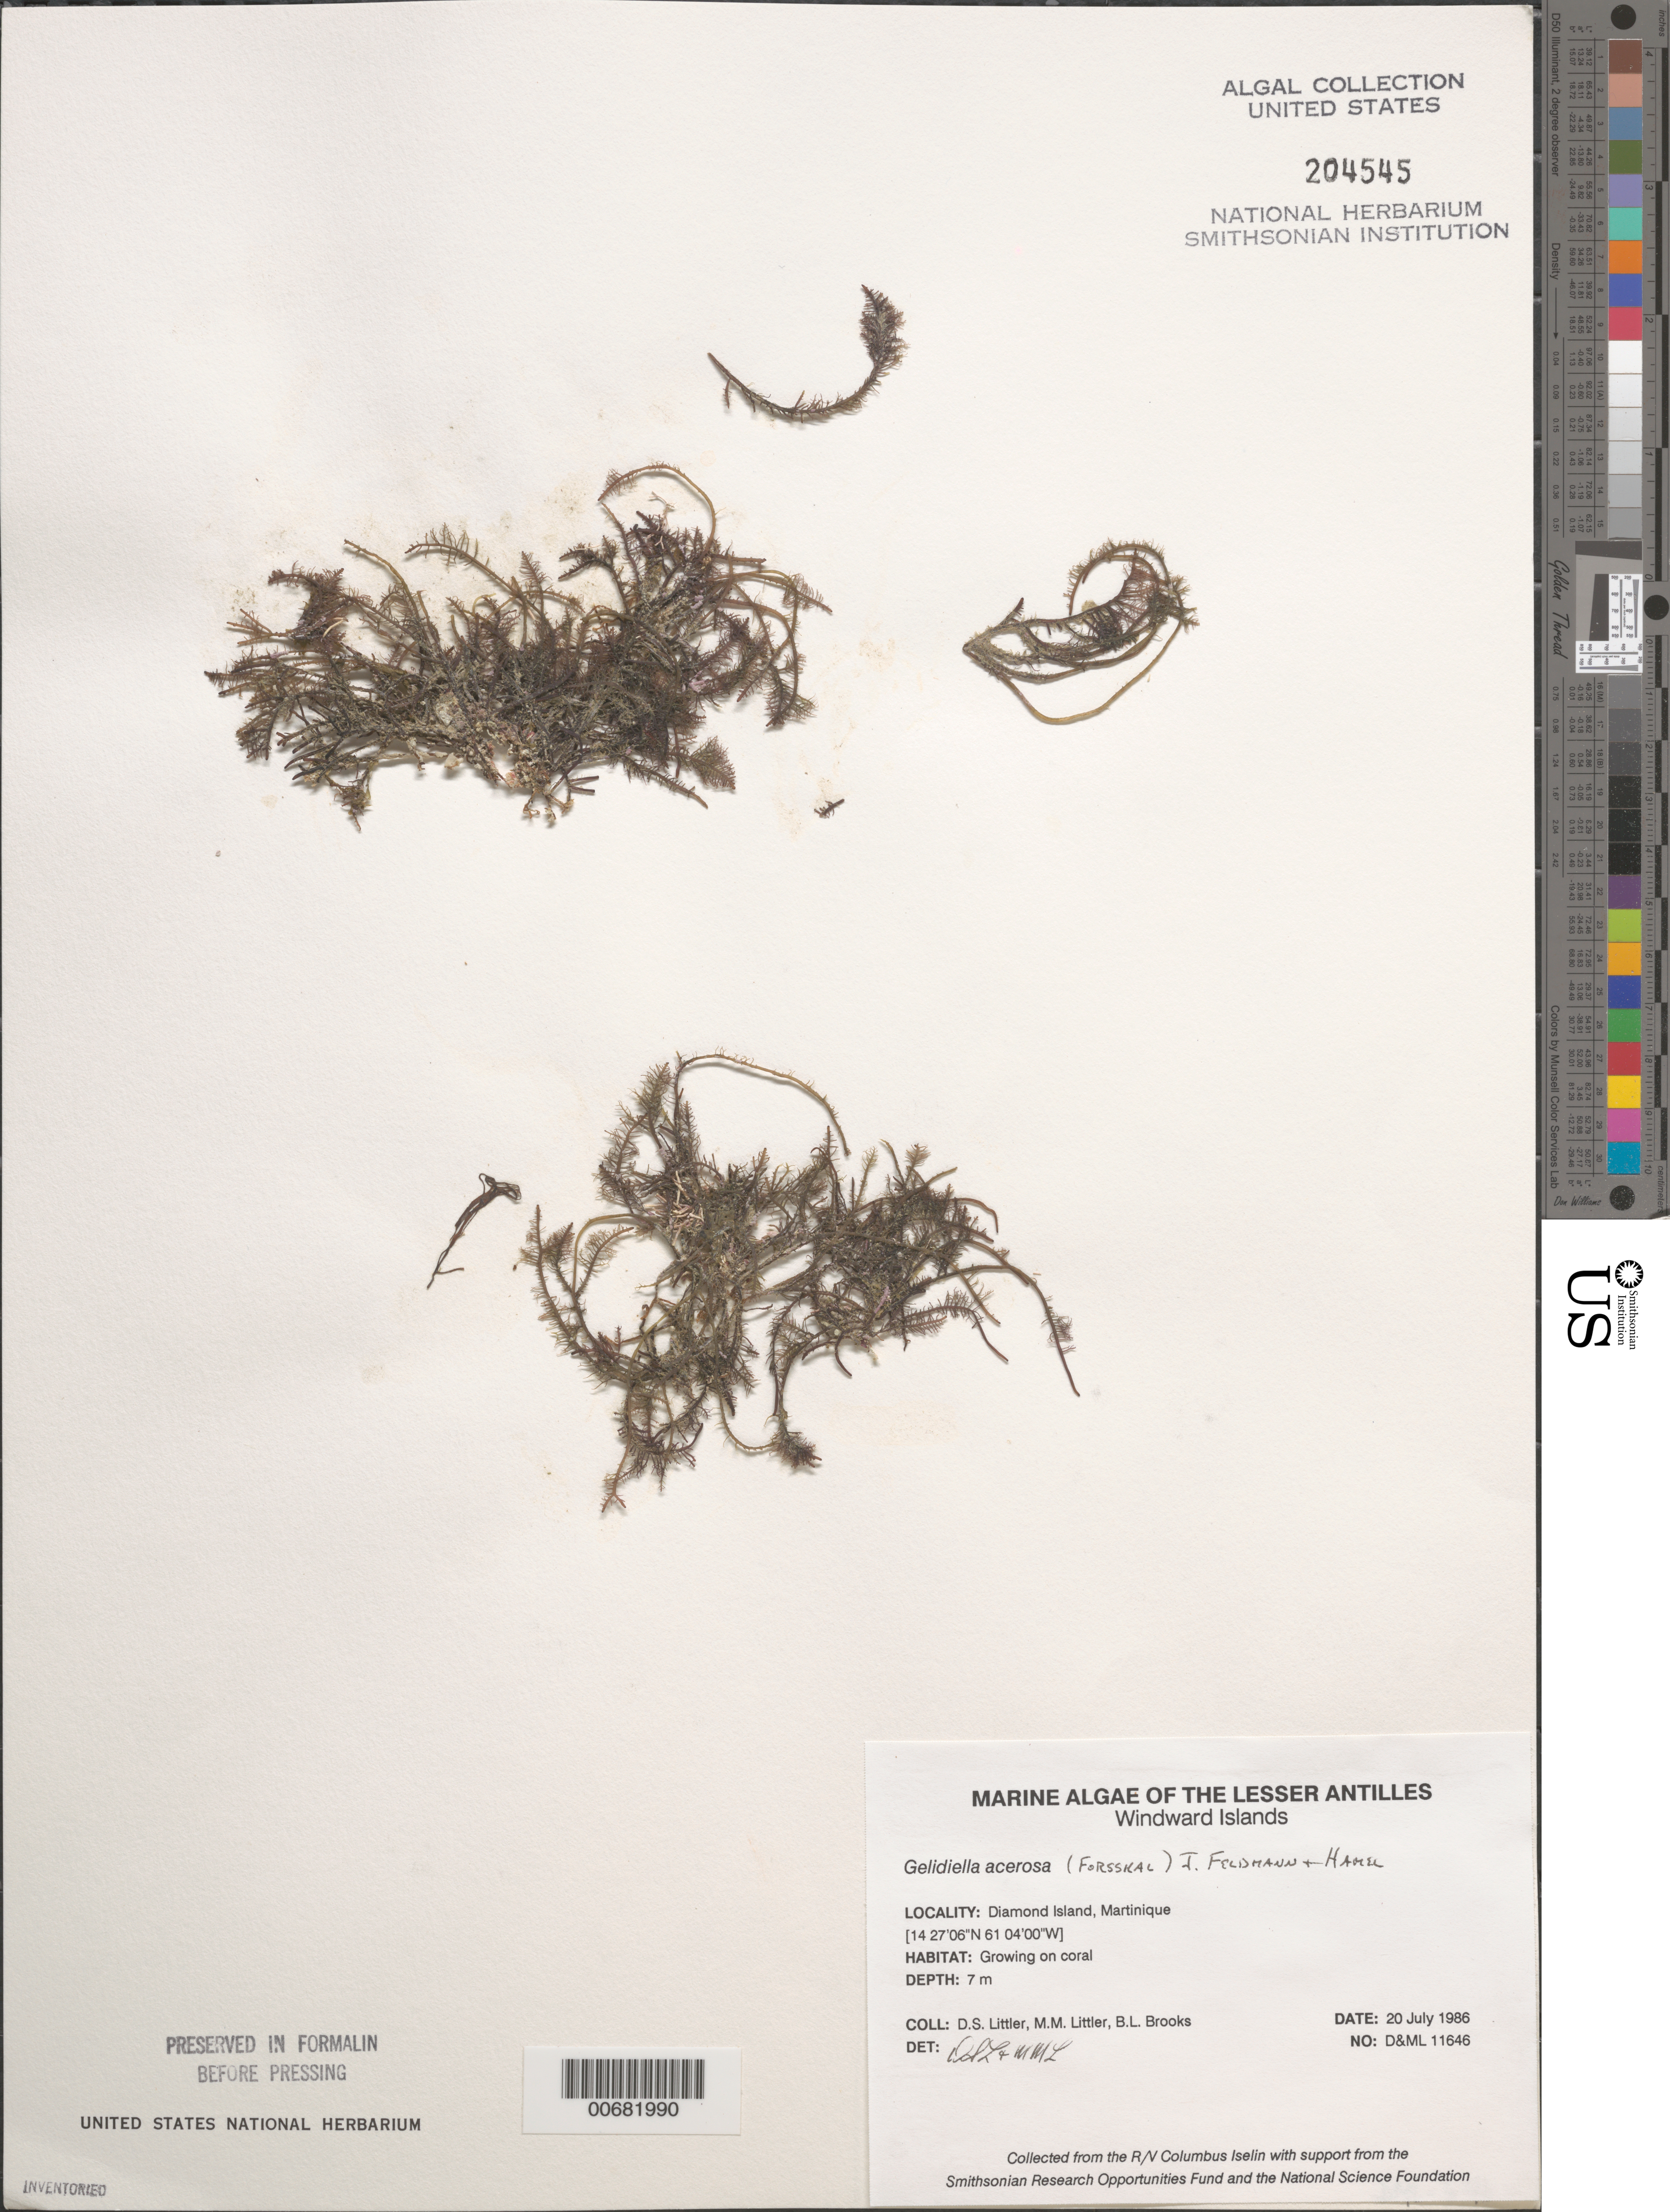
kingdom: Plantae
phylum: Rhodophyta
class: Florideophyceae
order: Gelidiales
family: Gelidiellaceae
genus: Gelidiella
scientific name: Gelidiella acerosa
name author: (Forssk.) Feldmann & G. Hamel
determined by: Littler, D. S.; Littler, M. M.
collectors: D. S. Littler, M. M. Littler & B. Brooks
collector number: D&ML 11646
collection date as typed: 20 Jul 1986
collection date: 1986-07-20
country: Martinique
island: Diamond Island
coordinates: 14 27' 06" N, 61 04' 00" W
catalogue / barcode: US 204545